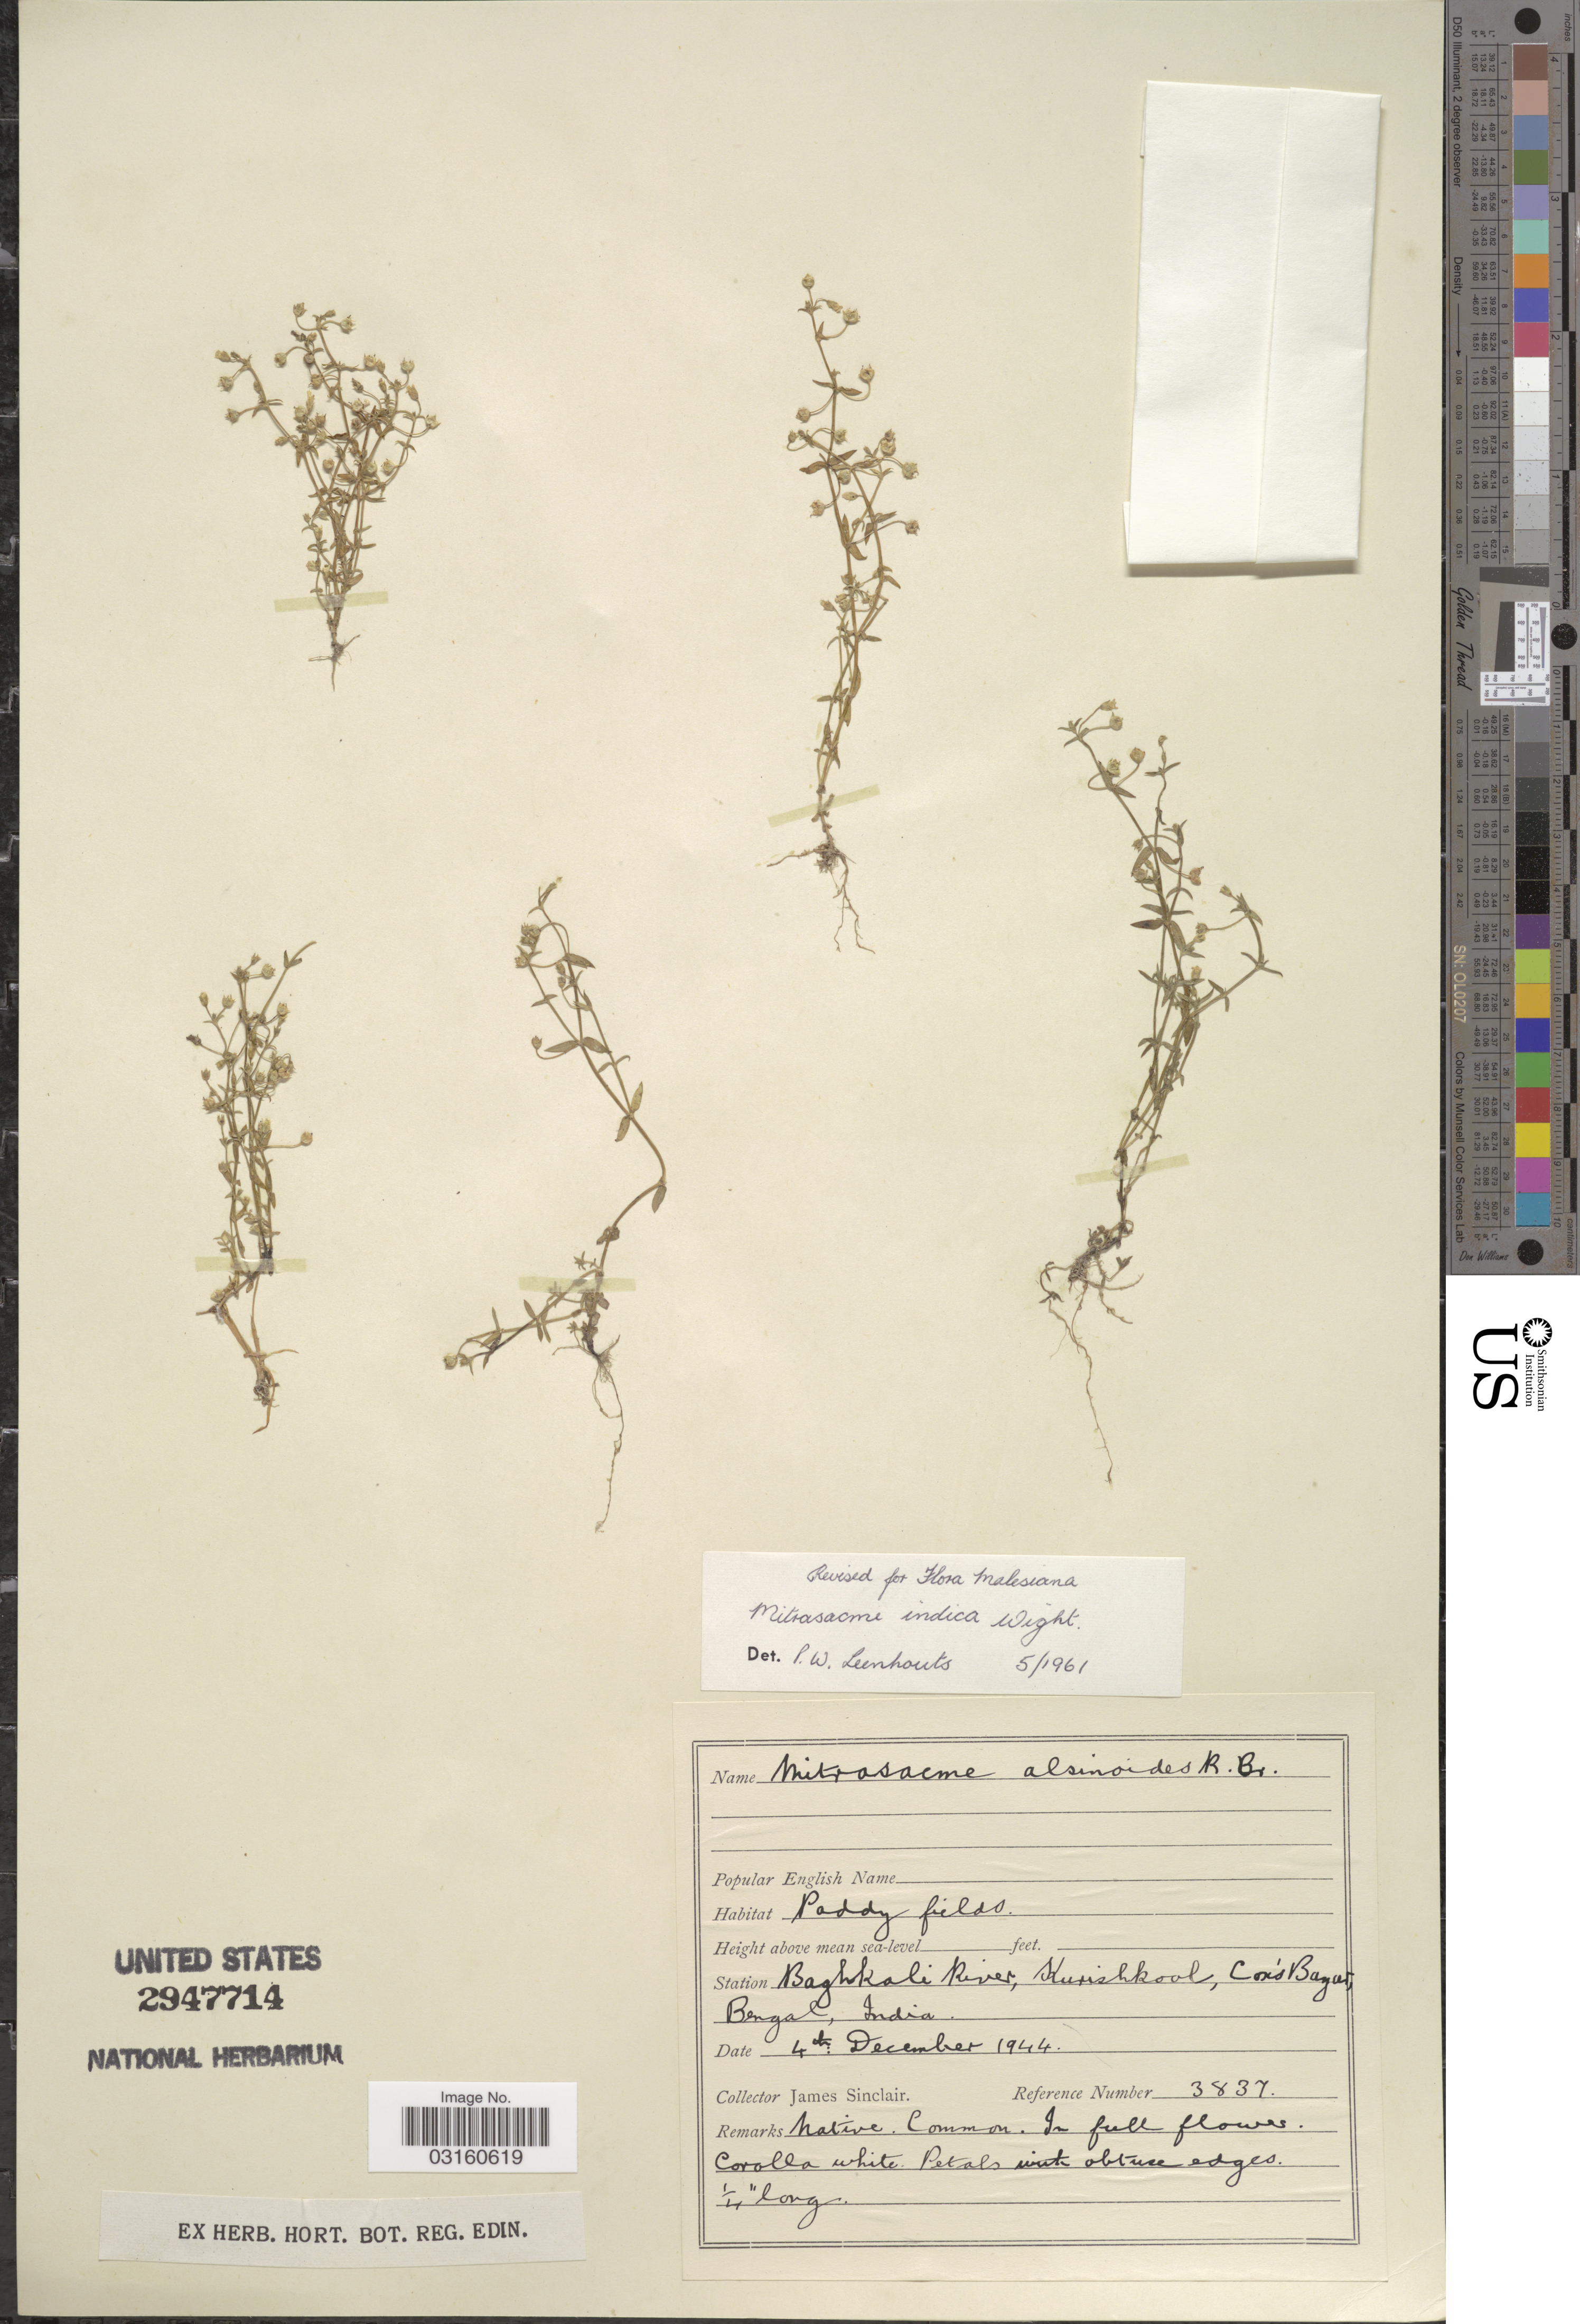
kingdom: Plantae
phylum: Tracheophyta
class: Magnoliopsida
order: Gentianales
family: Loganiaceae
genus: Mitrasacme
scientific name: Mitrasacme alsinoides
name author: R. Br.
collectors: J. Sinclair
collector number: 3837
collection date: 1944-12-04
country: Bangladesh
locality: Station Baghkali River, Kurishkool, Cox's Bazar, Bengal.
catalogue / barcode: US 2947714